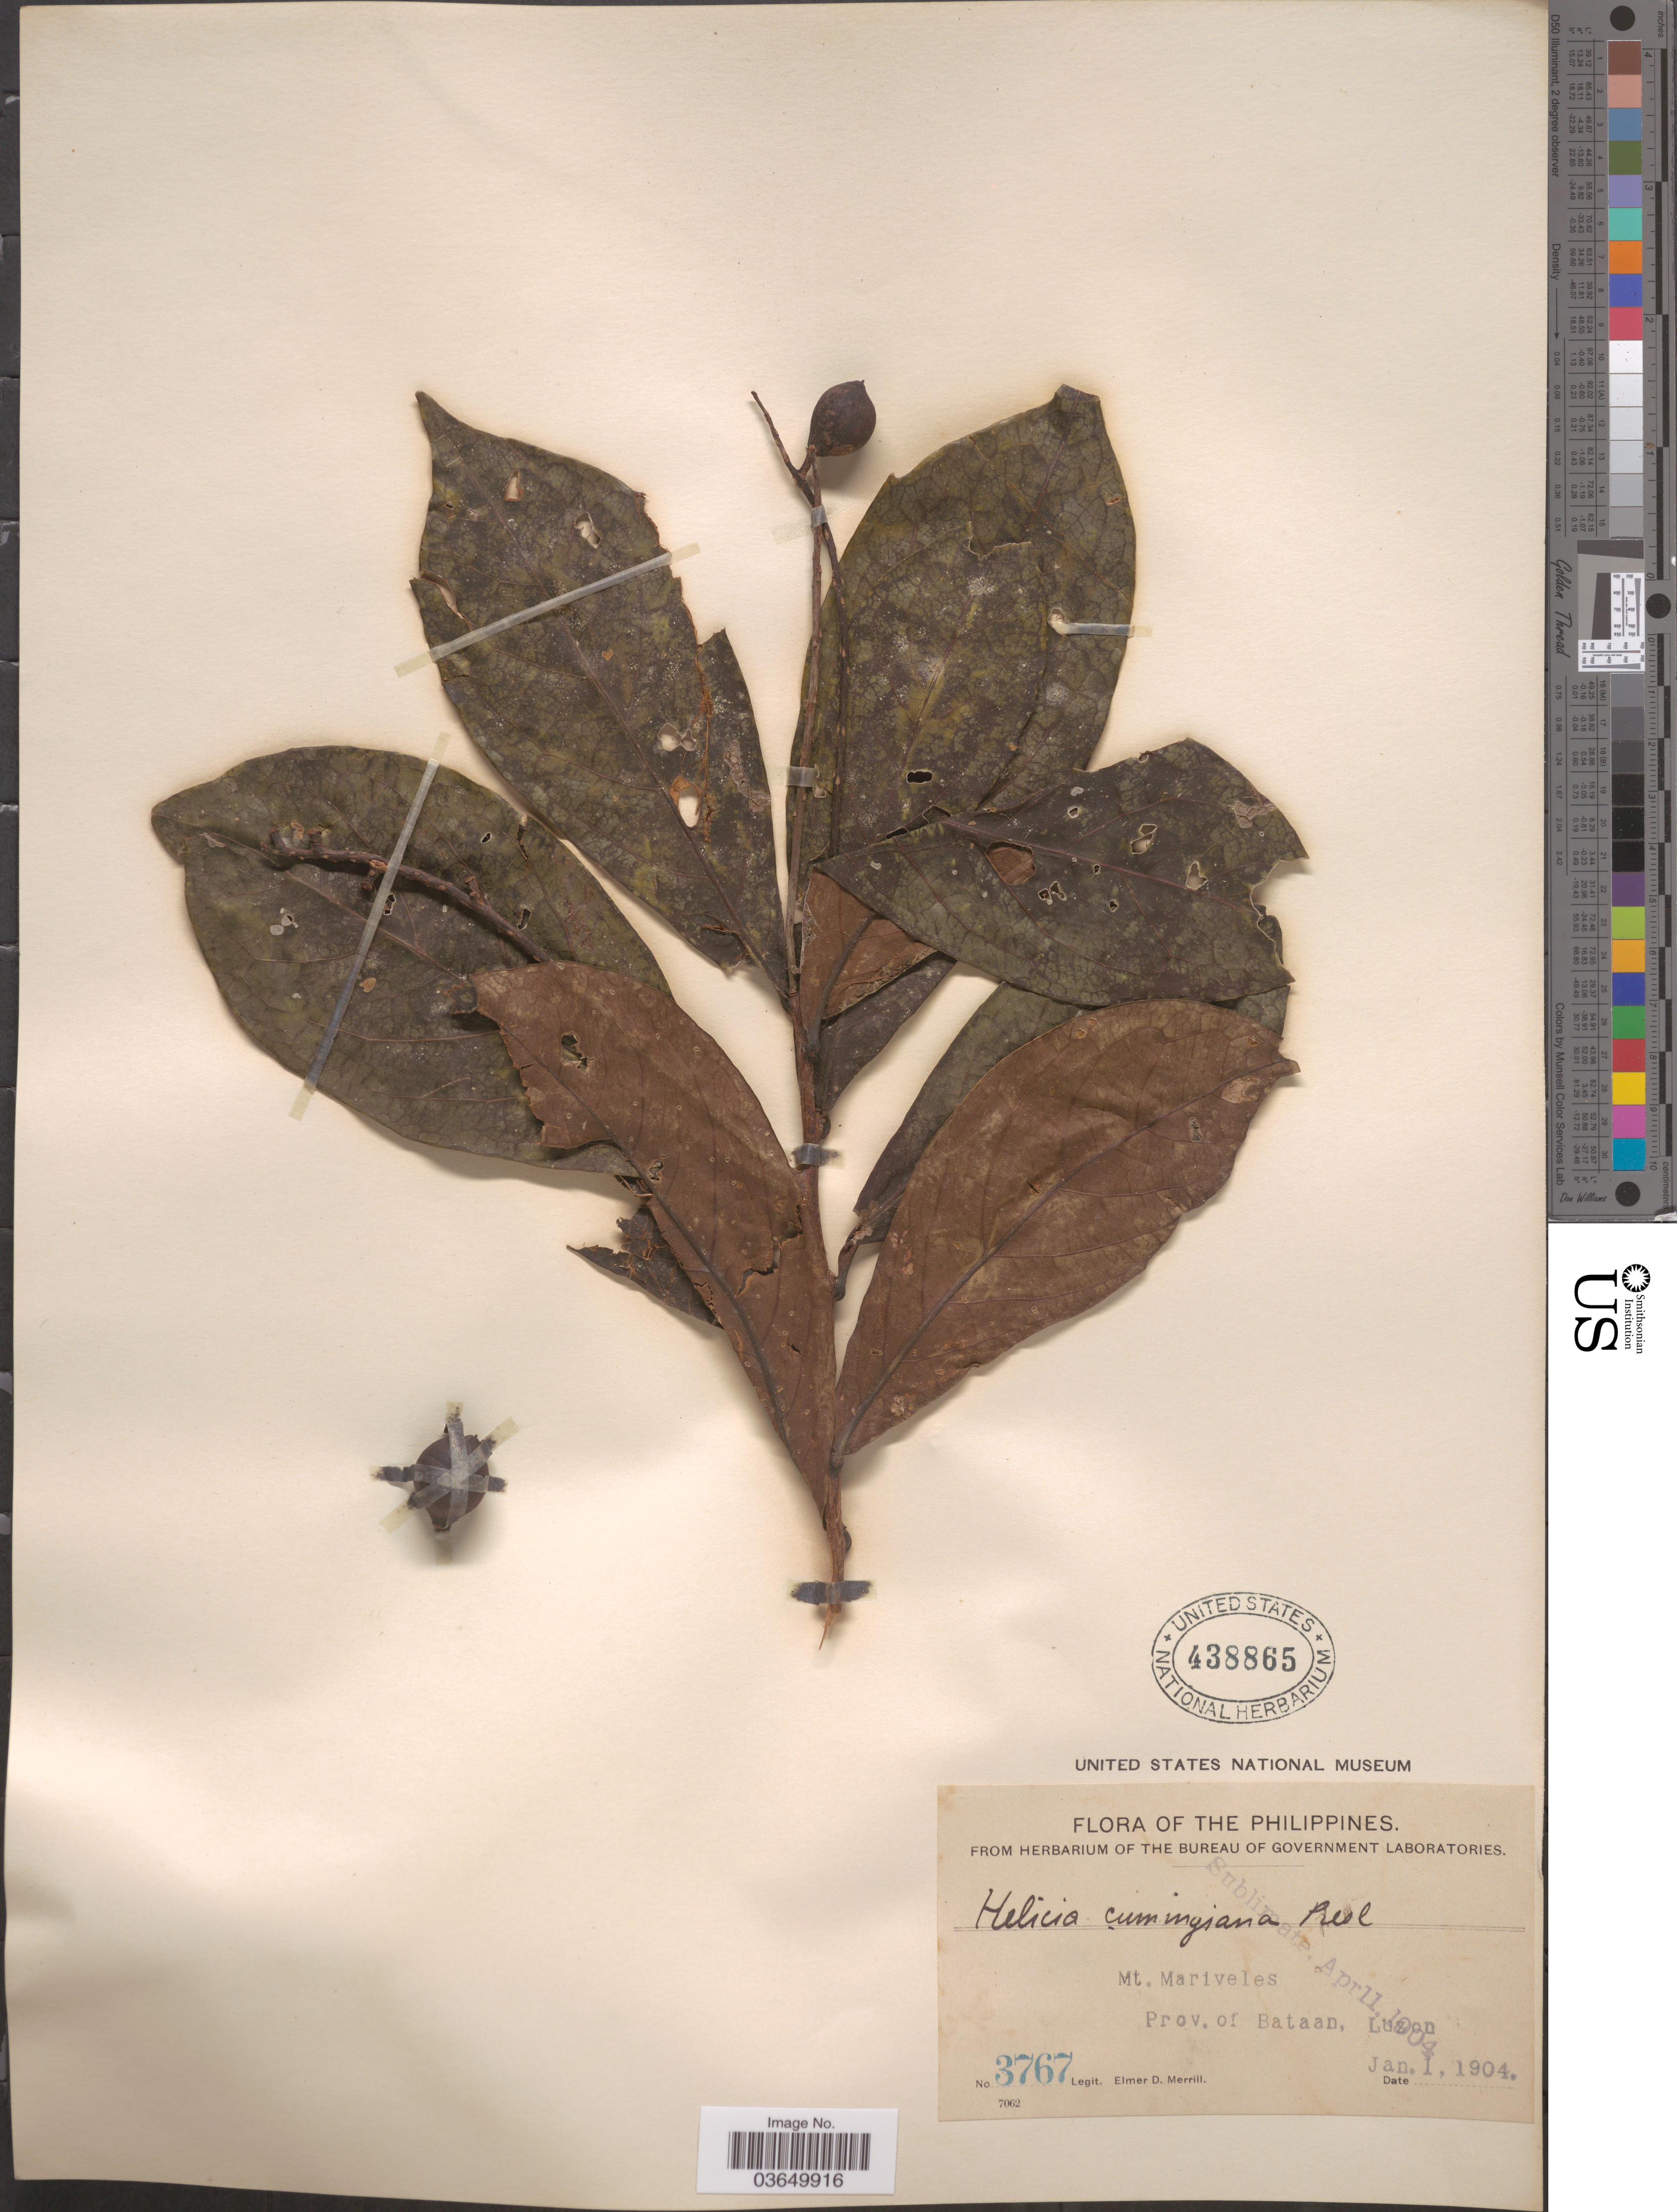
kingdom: Plantae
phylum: Tracheophyta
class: Magnoliopsida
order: Proteales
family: Proteaceae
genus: Helicia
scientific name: Helicia cumingiana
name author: C. Presl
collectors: E. D. Merrill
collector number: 3767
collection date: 1904-01-01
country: Philippines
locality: Mt. Mariveles. Prov. of Bataan, Luzon.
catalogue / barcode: US 438865